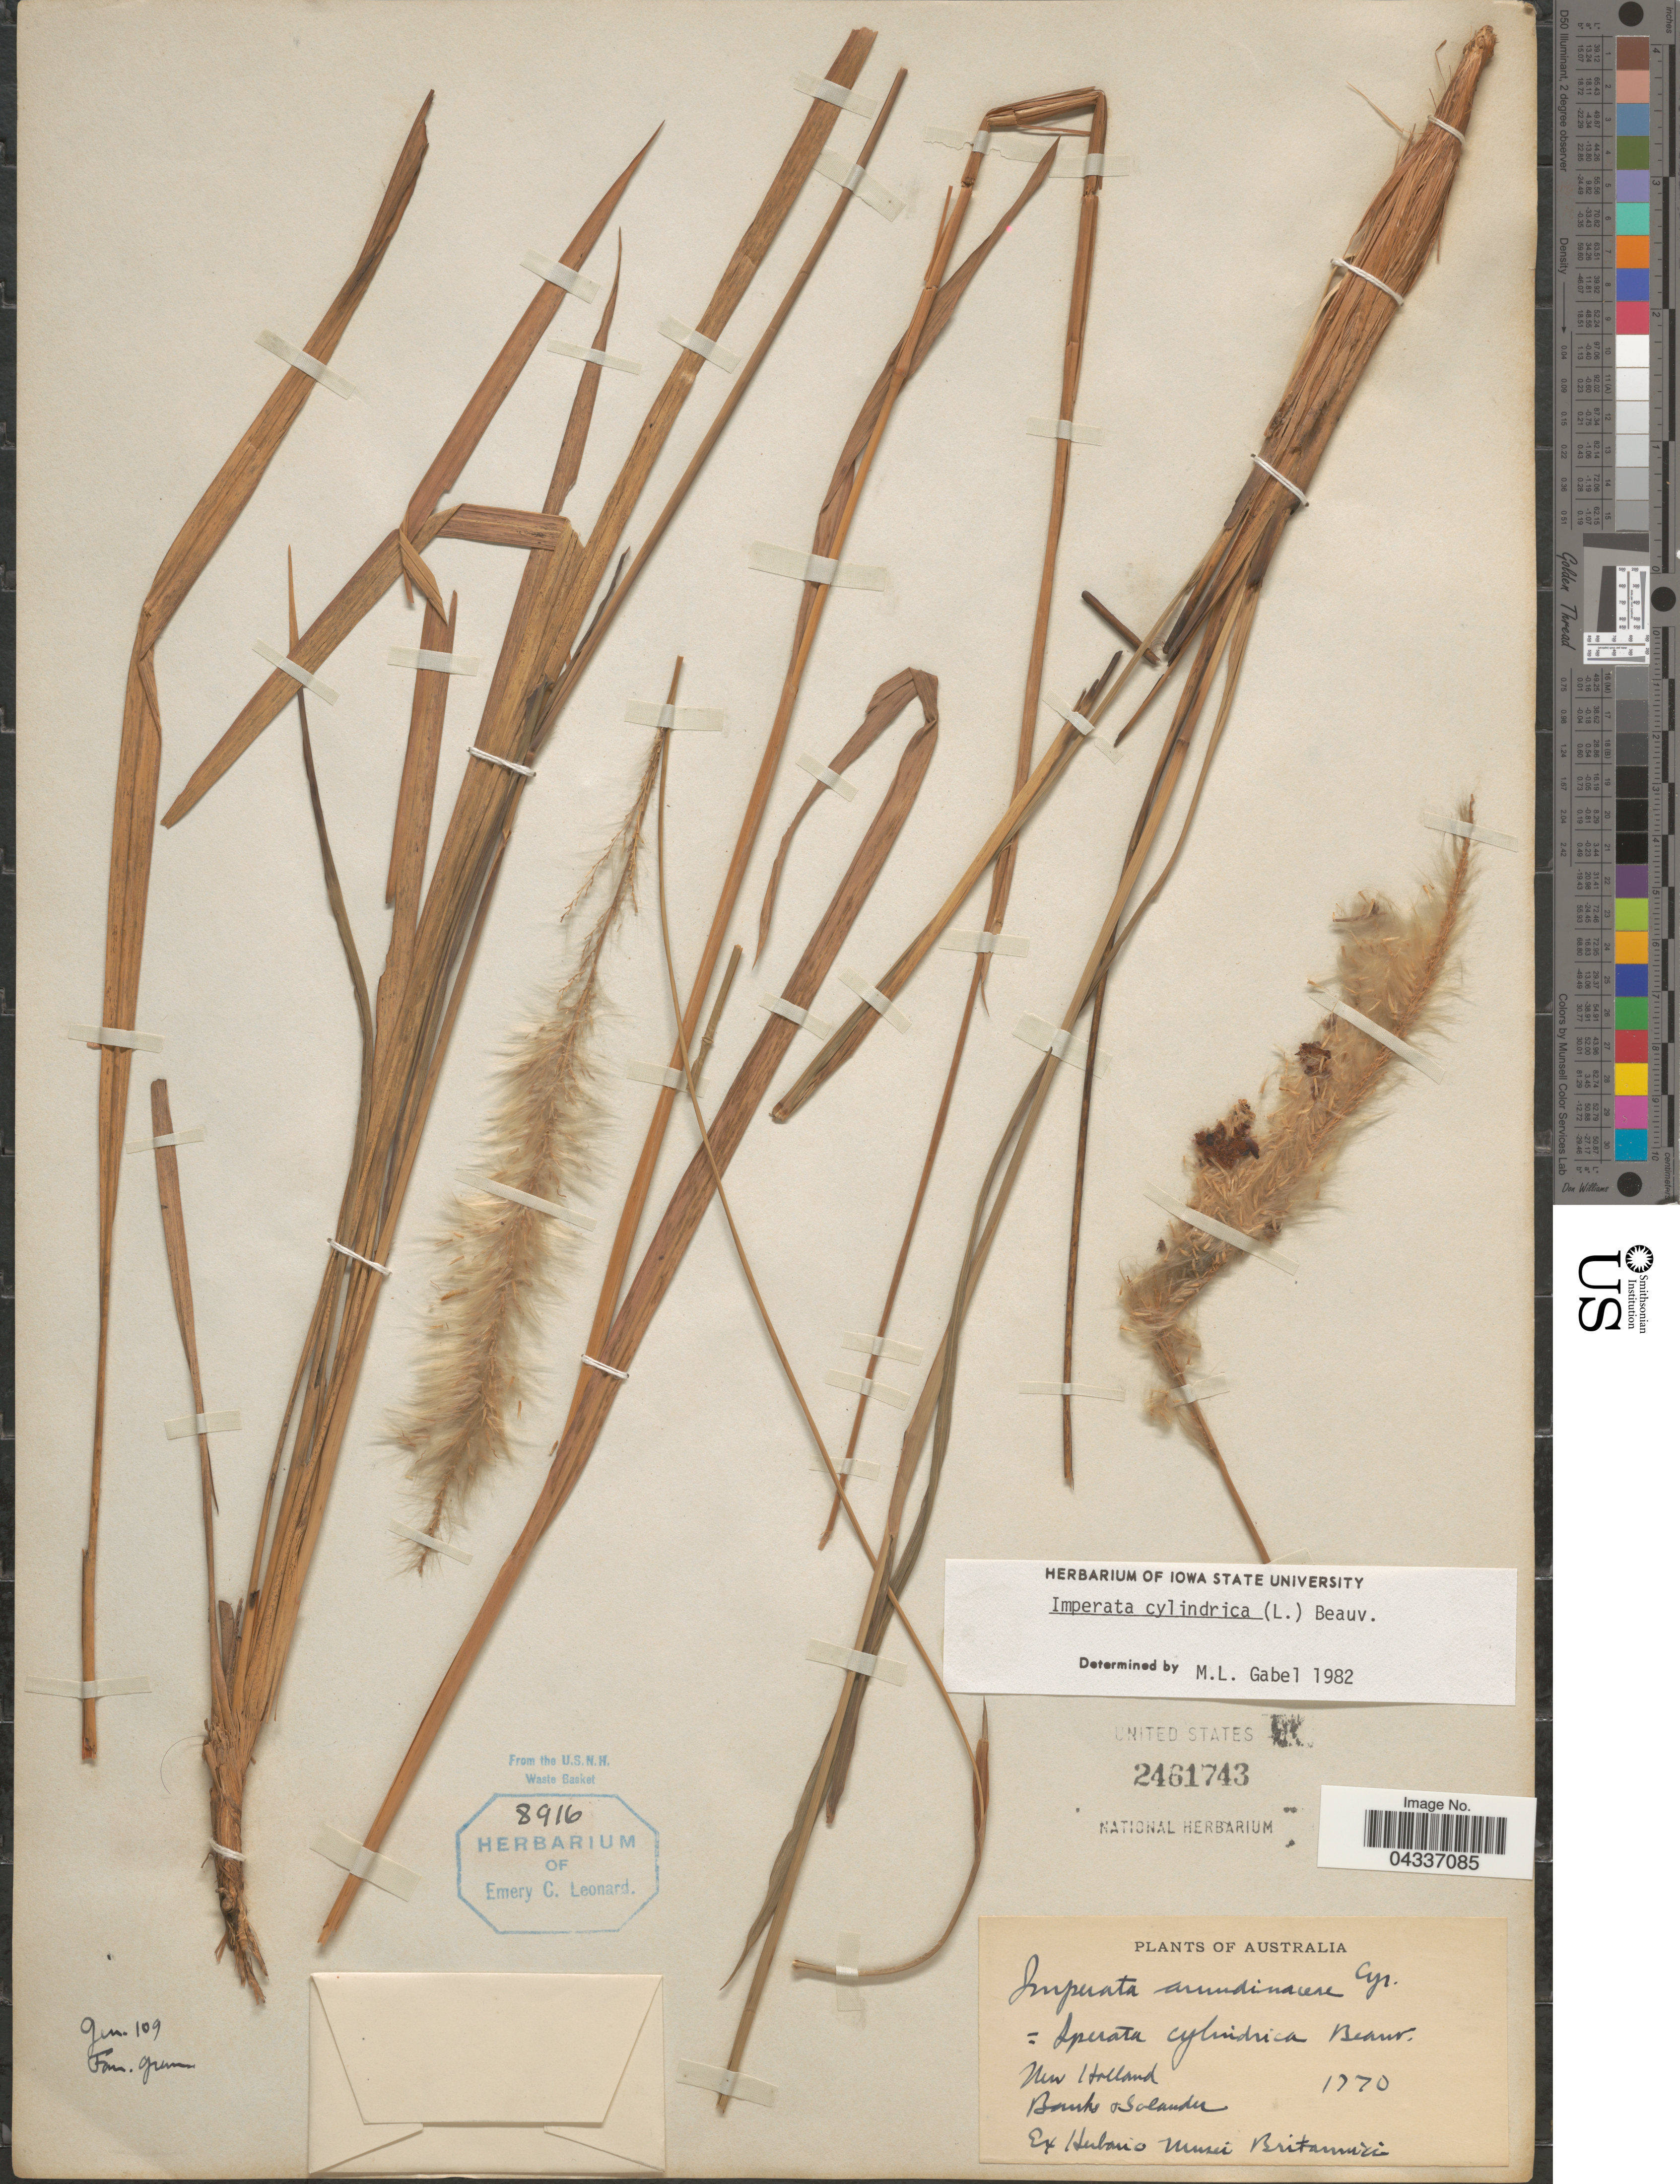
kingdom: Plantae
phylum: Tracheophyta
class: Liliopsida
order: Poales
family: Poaceae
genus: Imperata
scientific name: Imperata cylindrica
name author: (L.) P. Beauv.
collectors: -- Banks & -- Solander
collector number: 1770?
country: Australia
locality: New Holland.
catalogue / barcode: US 2461743